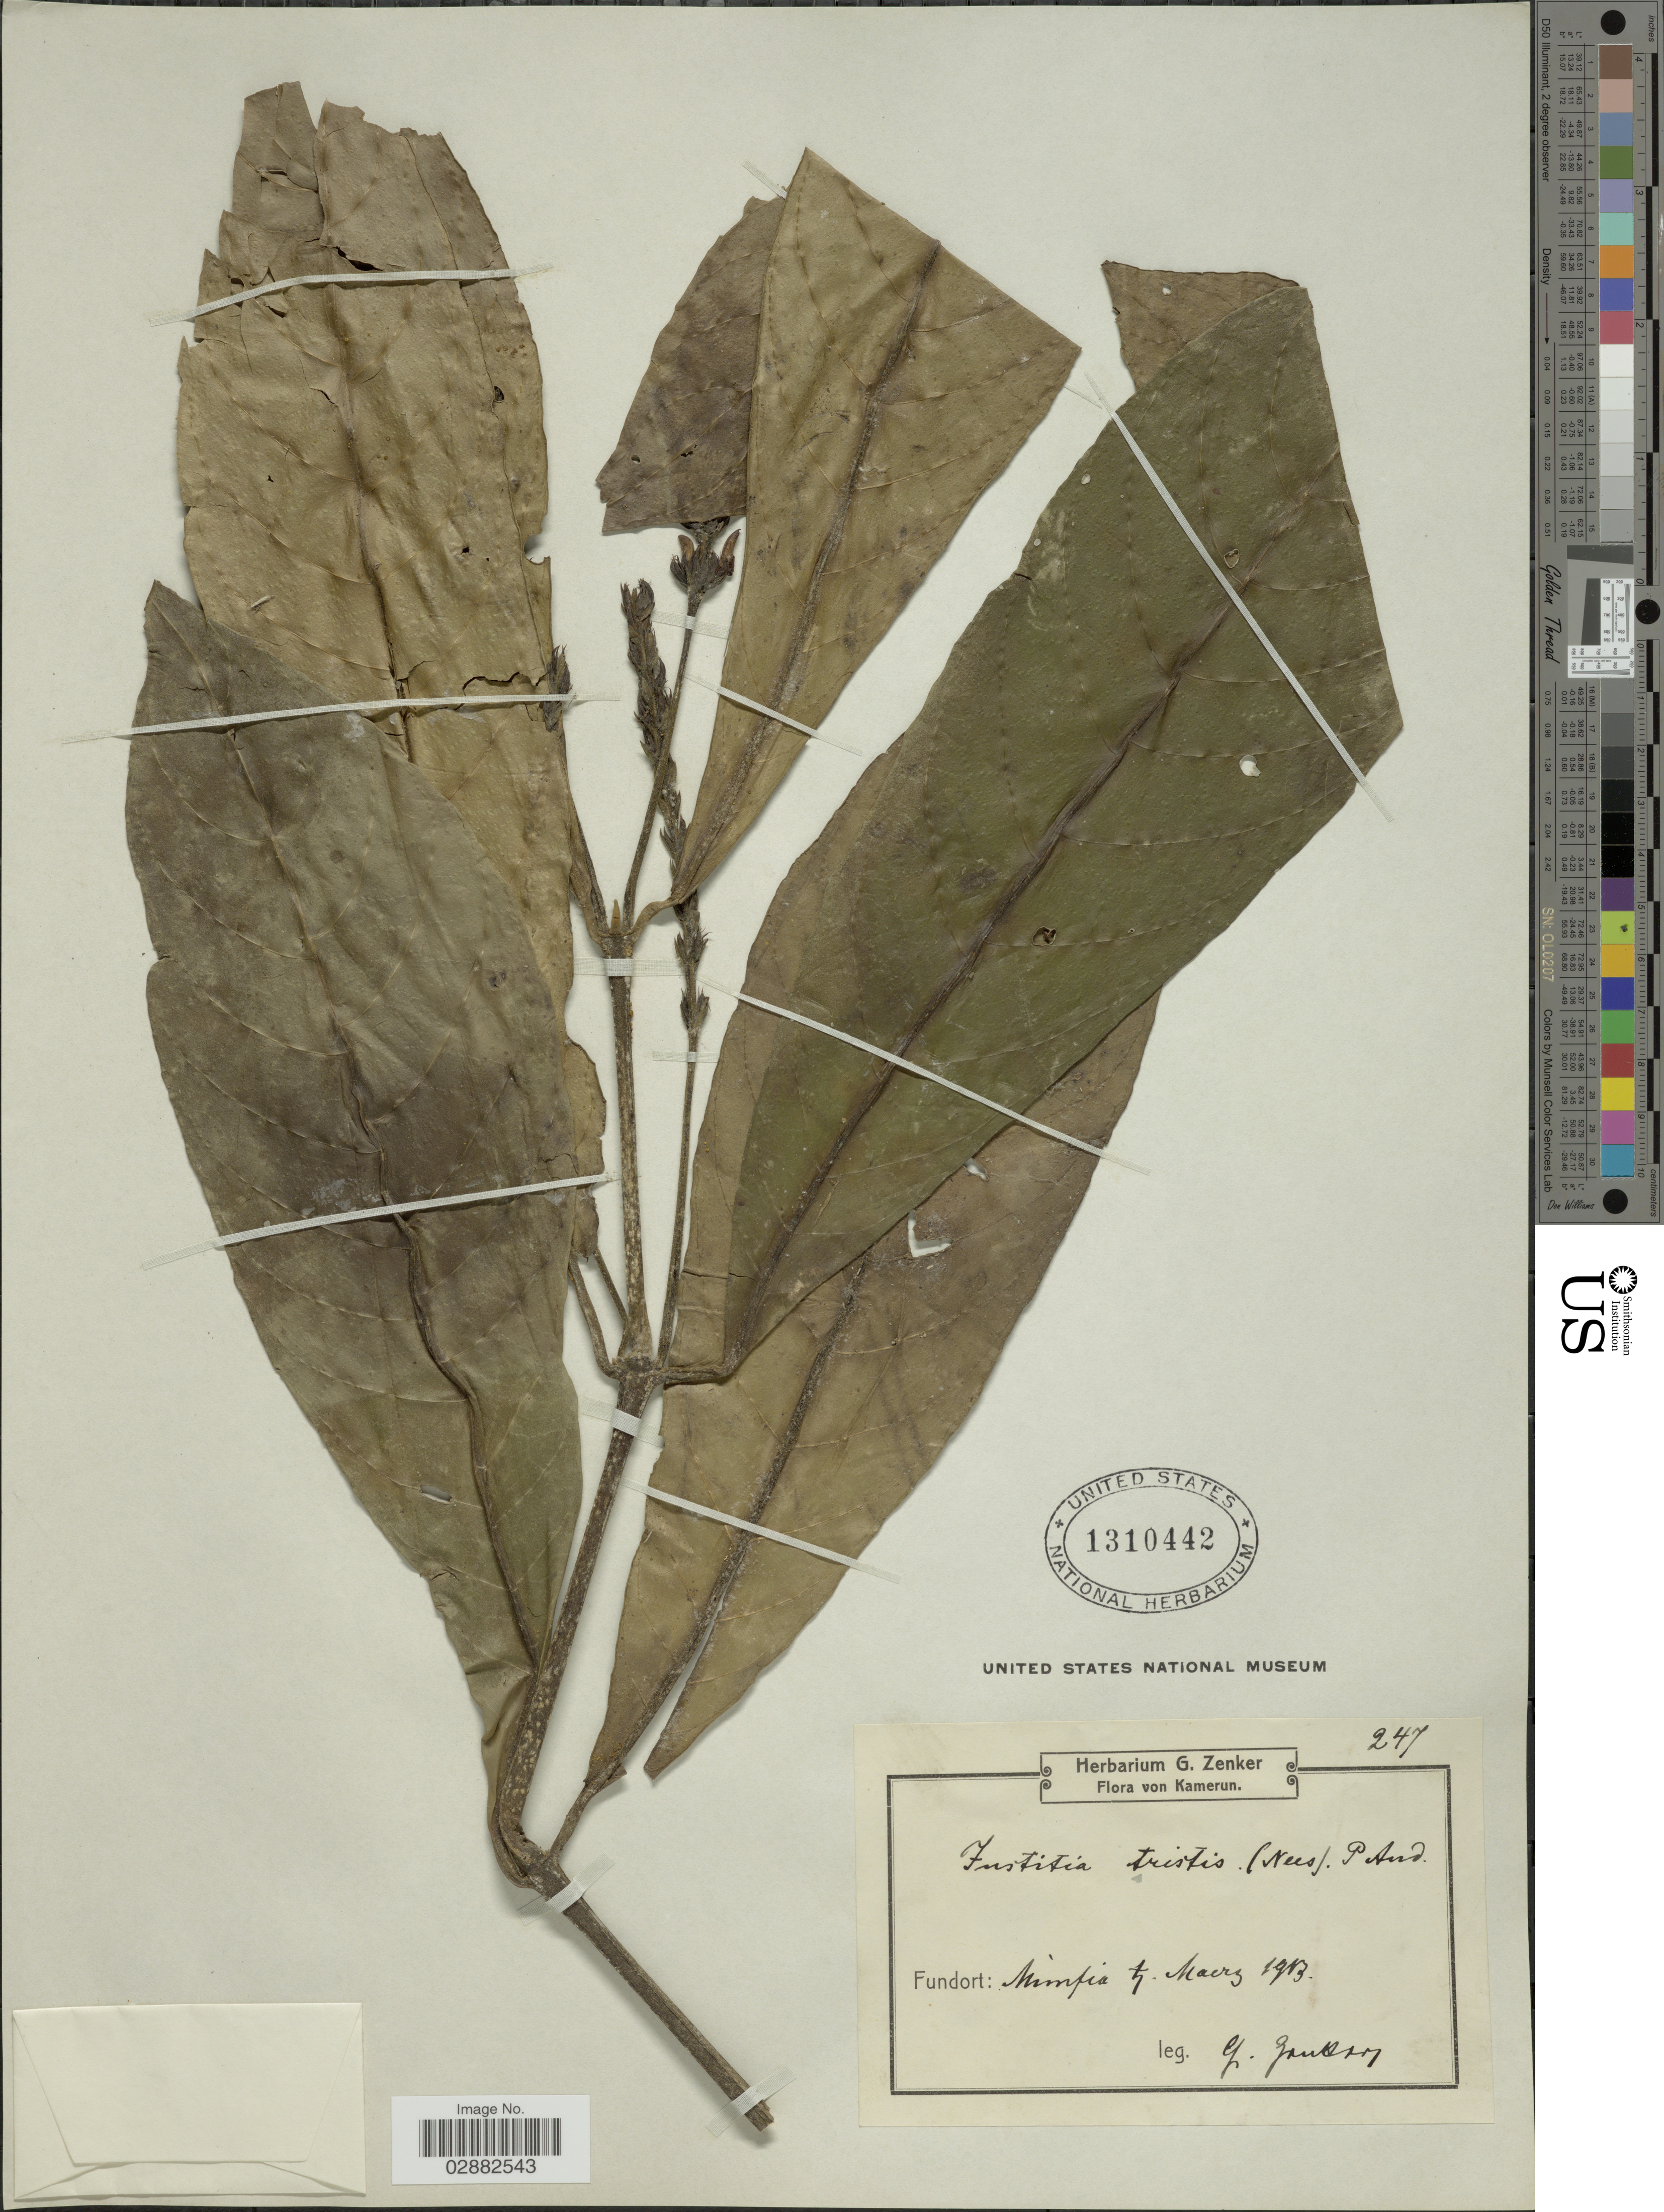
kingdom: Plantae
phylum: Tracheophyta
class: Magnoliopsida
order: Lamiales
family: Acanthaceae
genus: Justicia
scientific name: Justicia tristis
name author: (Nees) T. Anderson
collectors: G. A. Zenker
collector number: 247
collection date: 1913-03-03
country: Cameroon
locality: Fundort: Nimfia.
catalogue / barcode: US 1310442